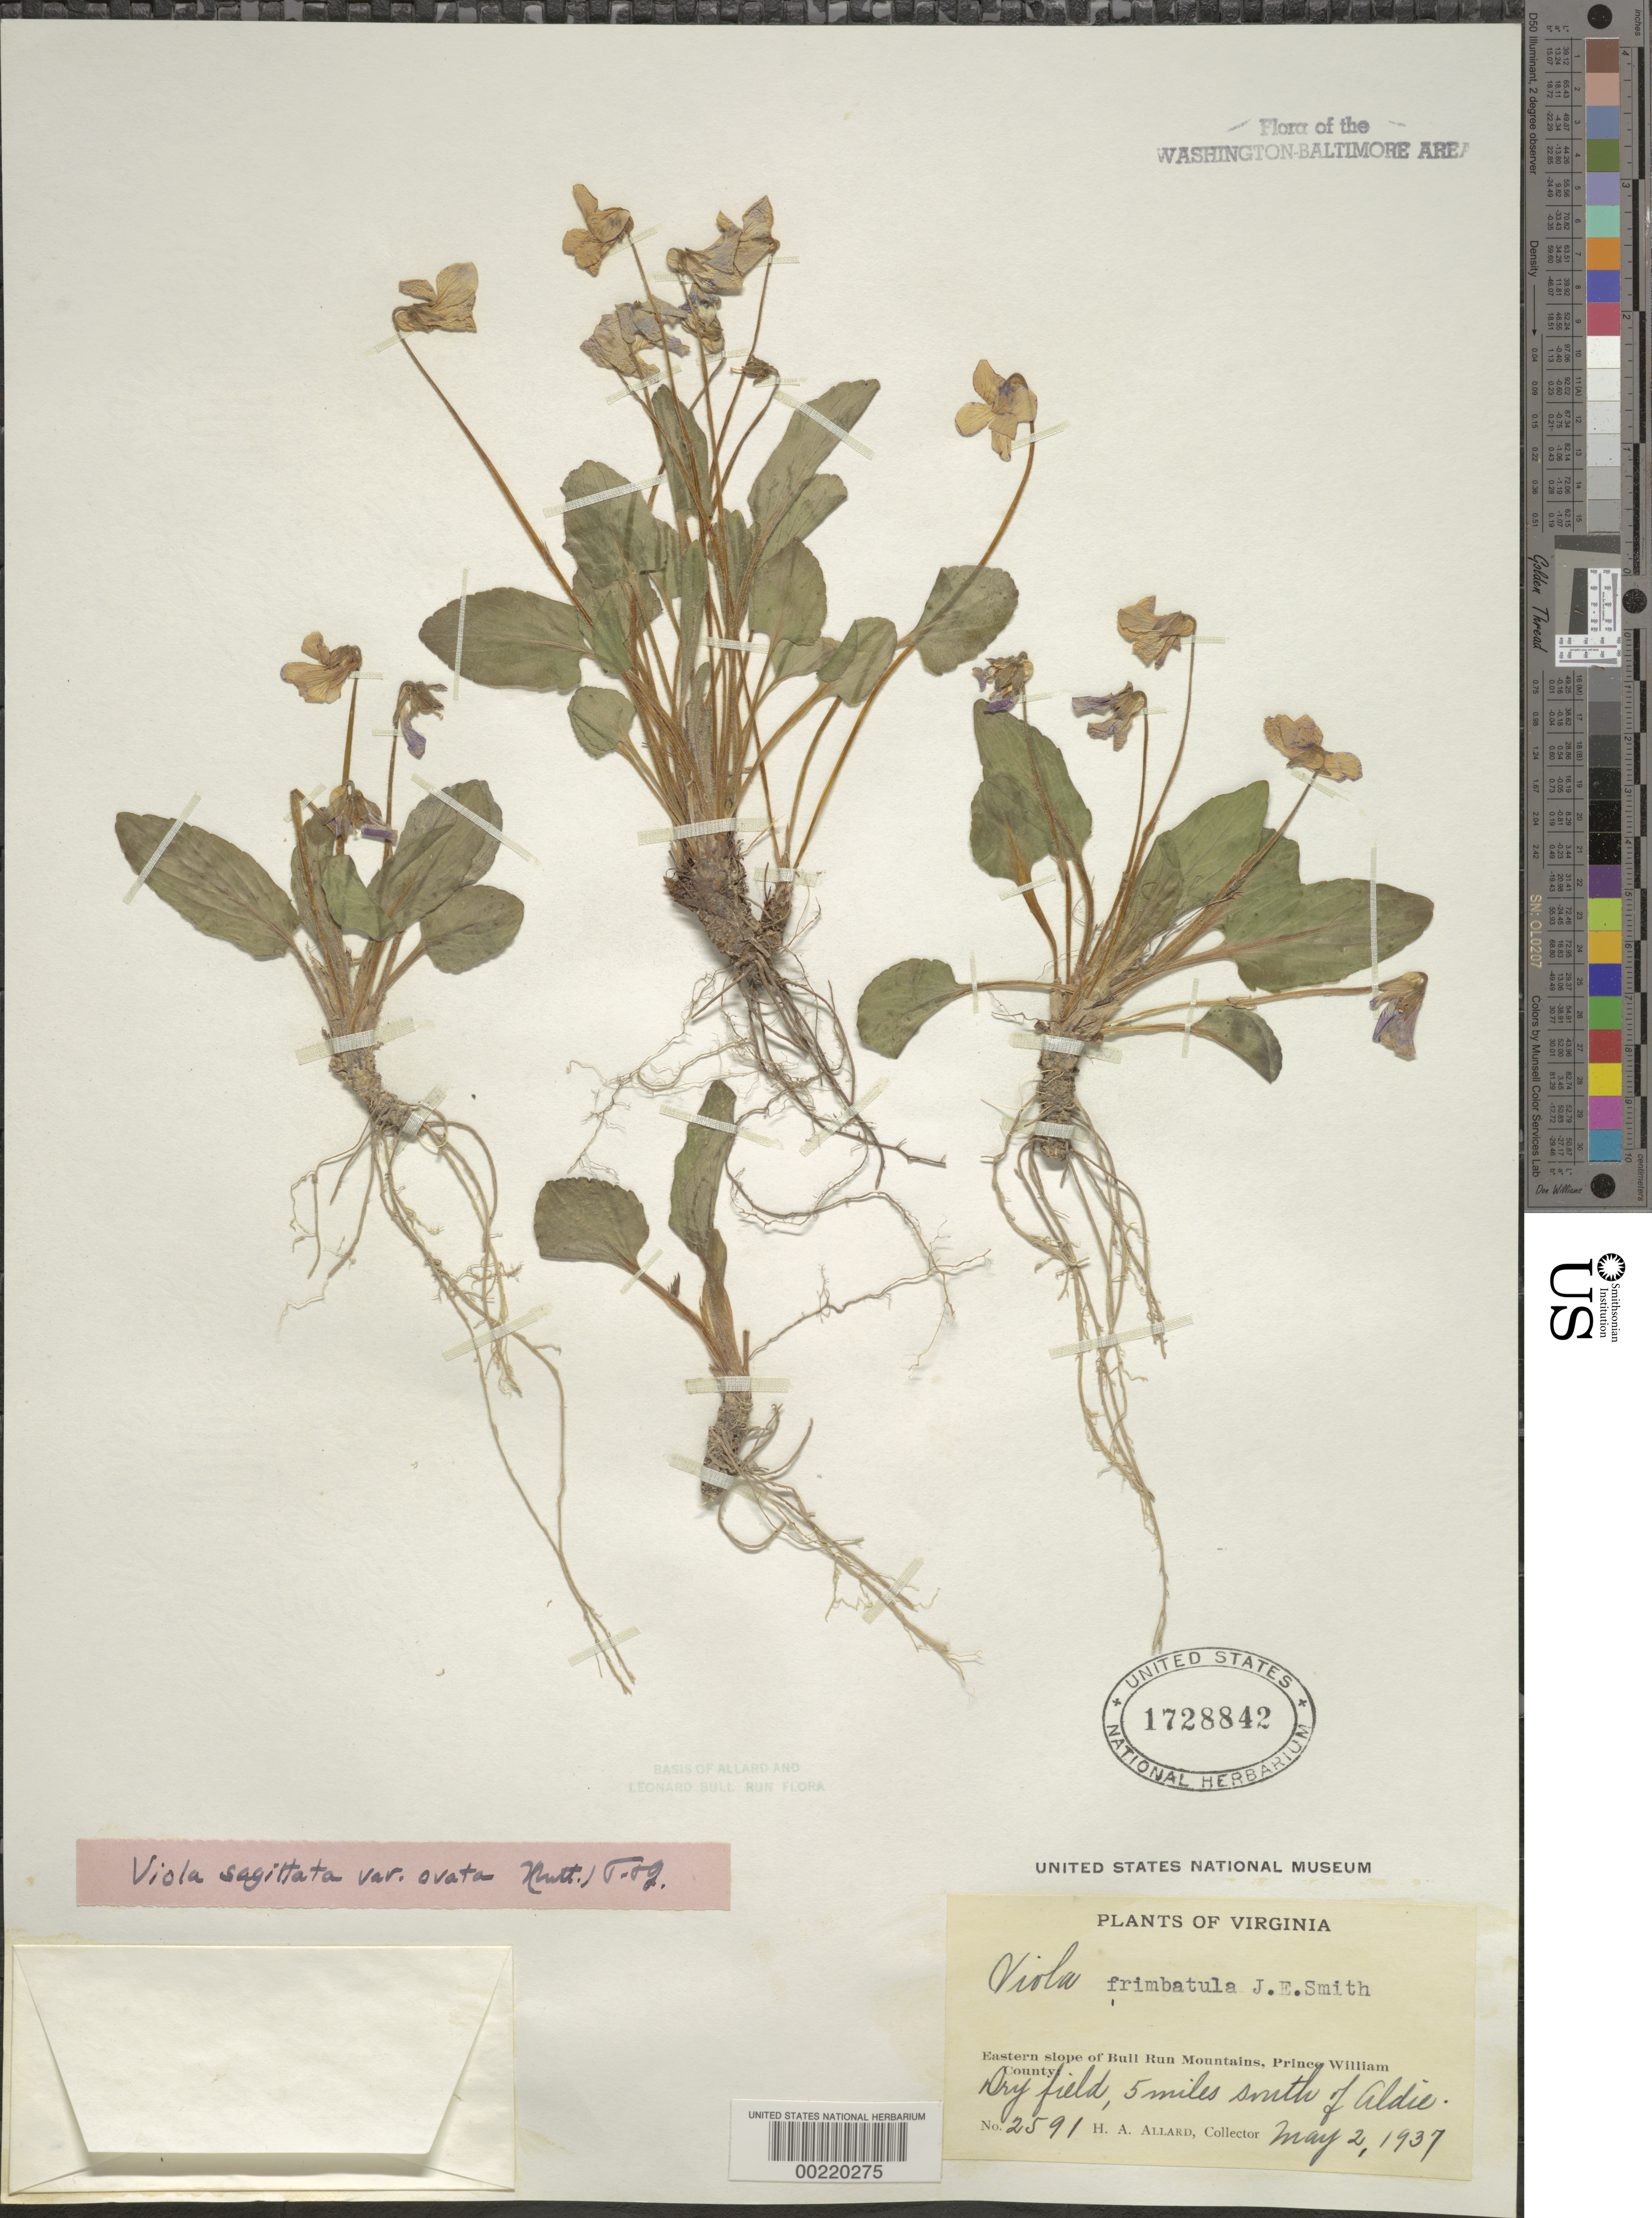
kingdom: Plantae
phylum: Tracheophyta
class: Magnoliopsida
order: Malpighiales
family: Violaceae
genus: Viola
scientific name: Viola sagittata var. ovata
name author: (Nutt.) Torr. & A. Gray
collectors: H. A. Allard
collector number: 2591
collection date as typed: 02 May 1937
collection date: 1937-05-02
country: United States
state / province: Virginia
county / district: Prince William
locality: Eastern slope of Bull Run Mountains, South of Aldie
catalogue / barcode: US 1728842